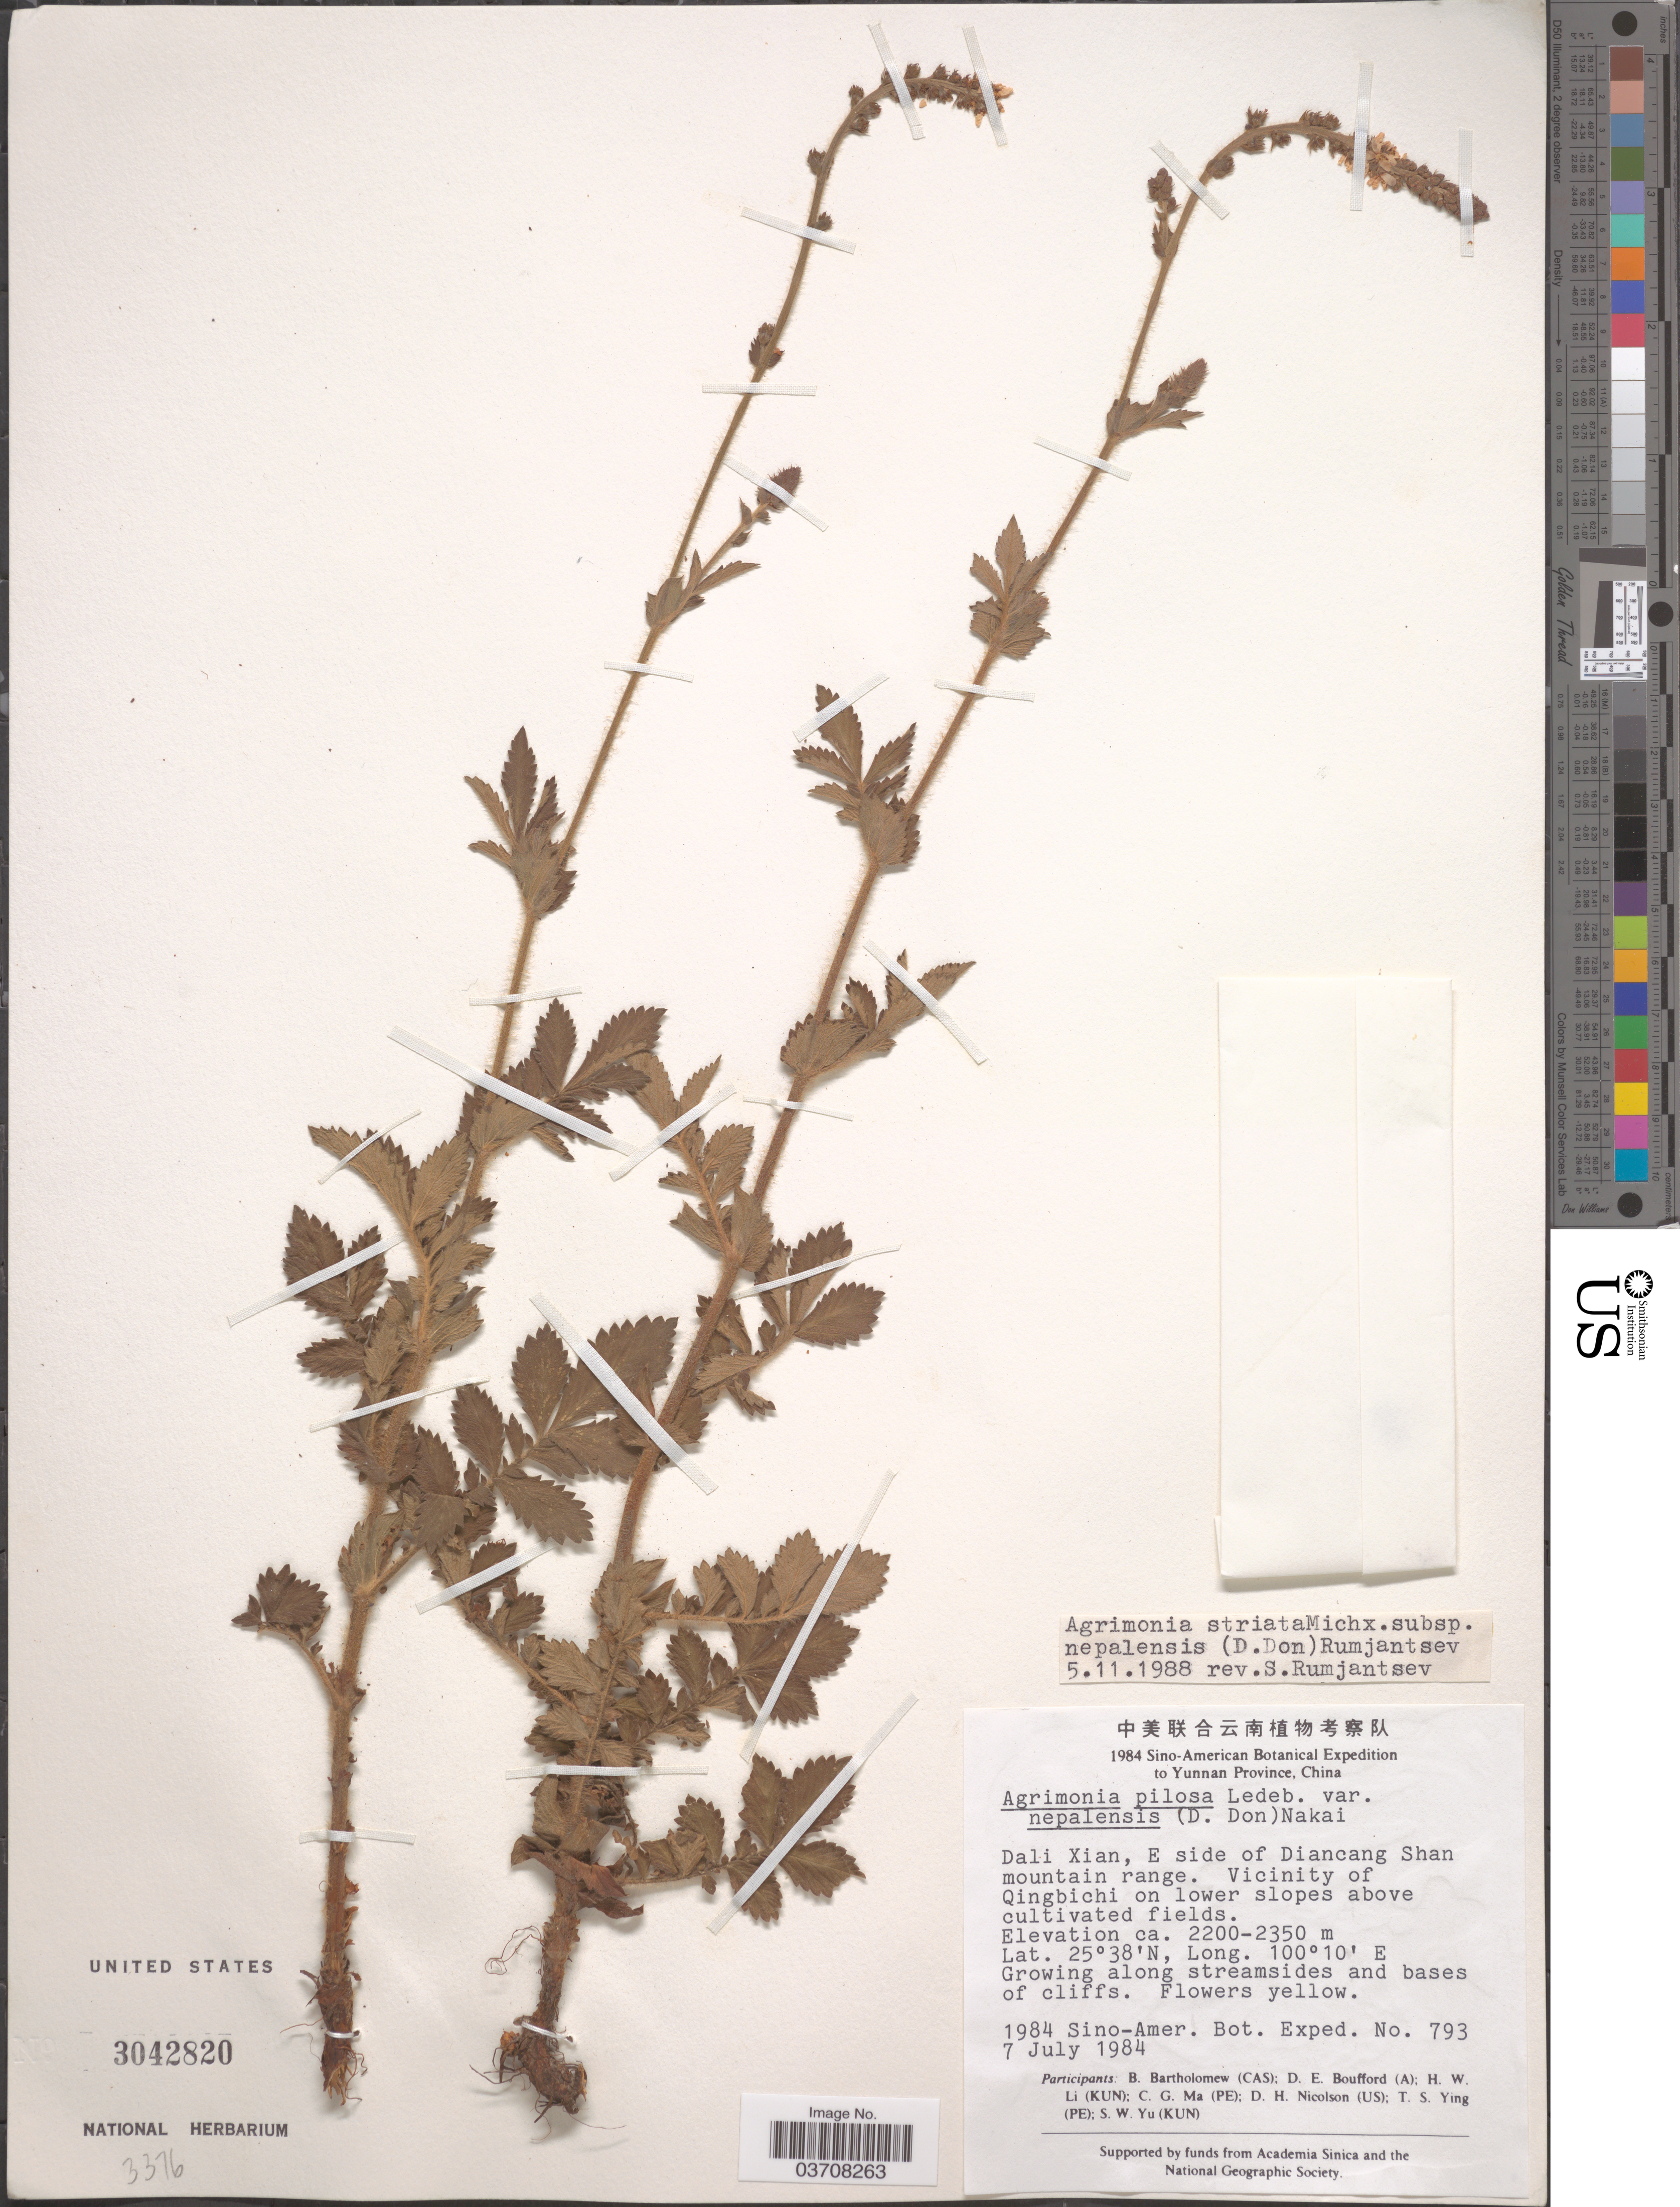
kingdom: Plantae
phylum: Tracheophyta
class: Magnoliopsida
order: Rosales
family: Rosaceae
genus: Agrimonia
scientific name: Agrimonia striata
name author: Michx.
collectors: Sino-Amer. Bot. Exped. 1984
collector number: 793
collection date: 1984-07-07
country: China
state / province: Yunnan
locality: Yunnan Province. Dali Xian, E side of Diancang Shan mountain range. Vicinity of Qingbichi on lower slopes above cultivated fields.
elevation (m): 2200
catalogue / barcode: US 3042820